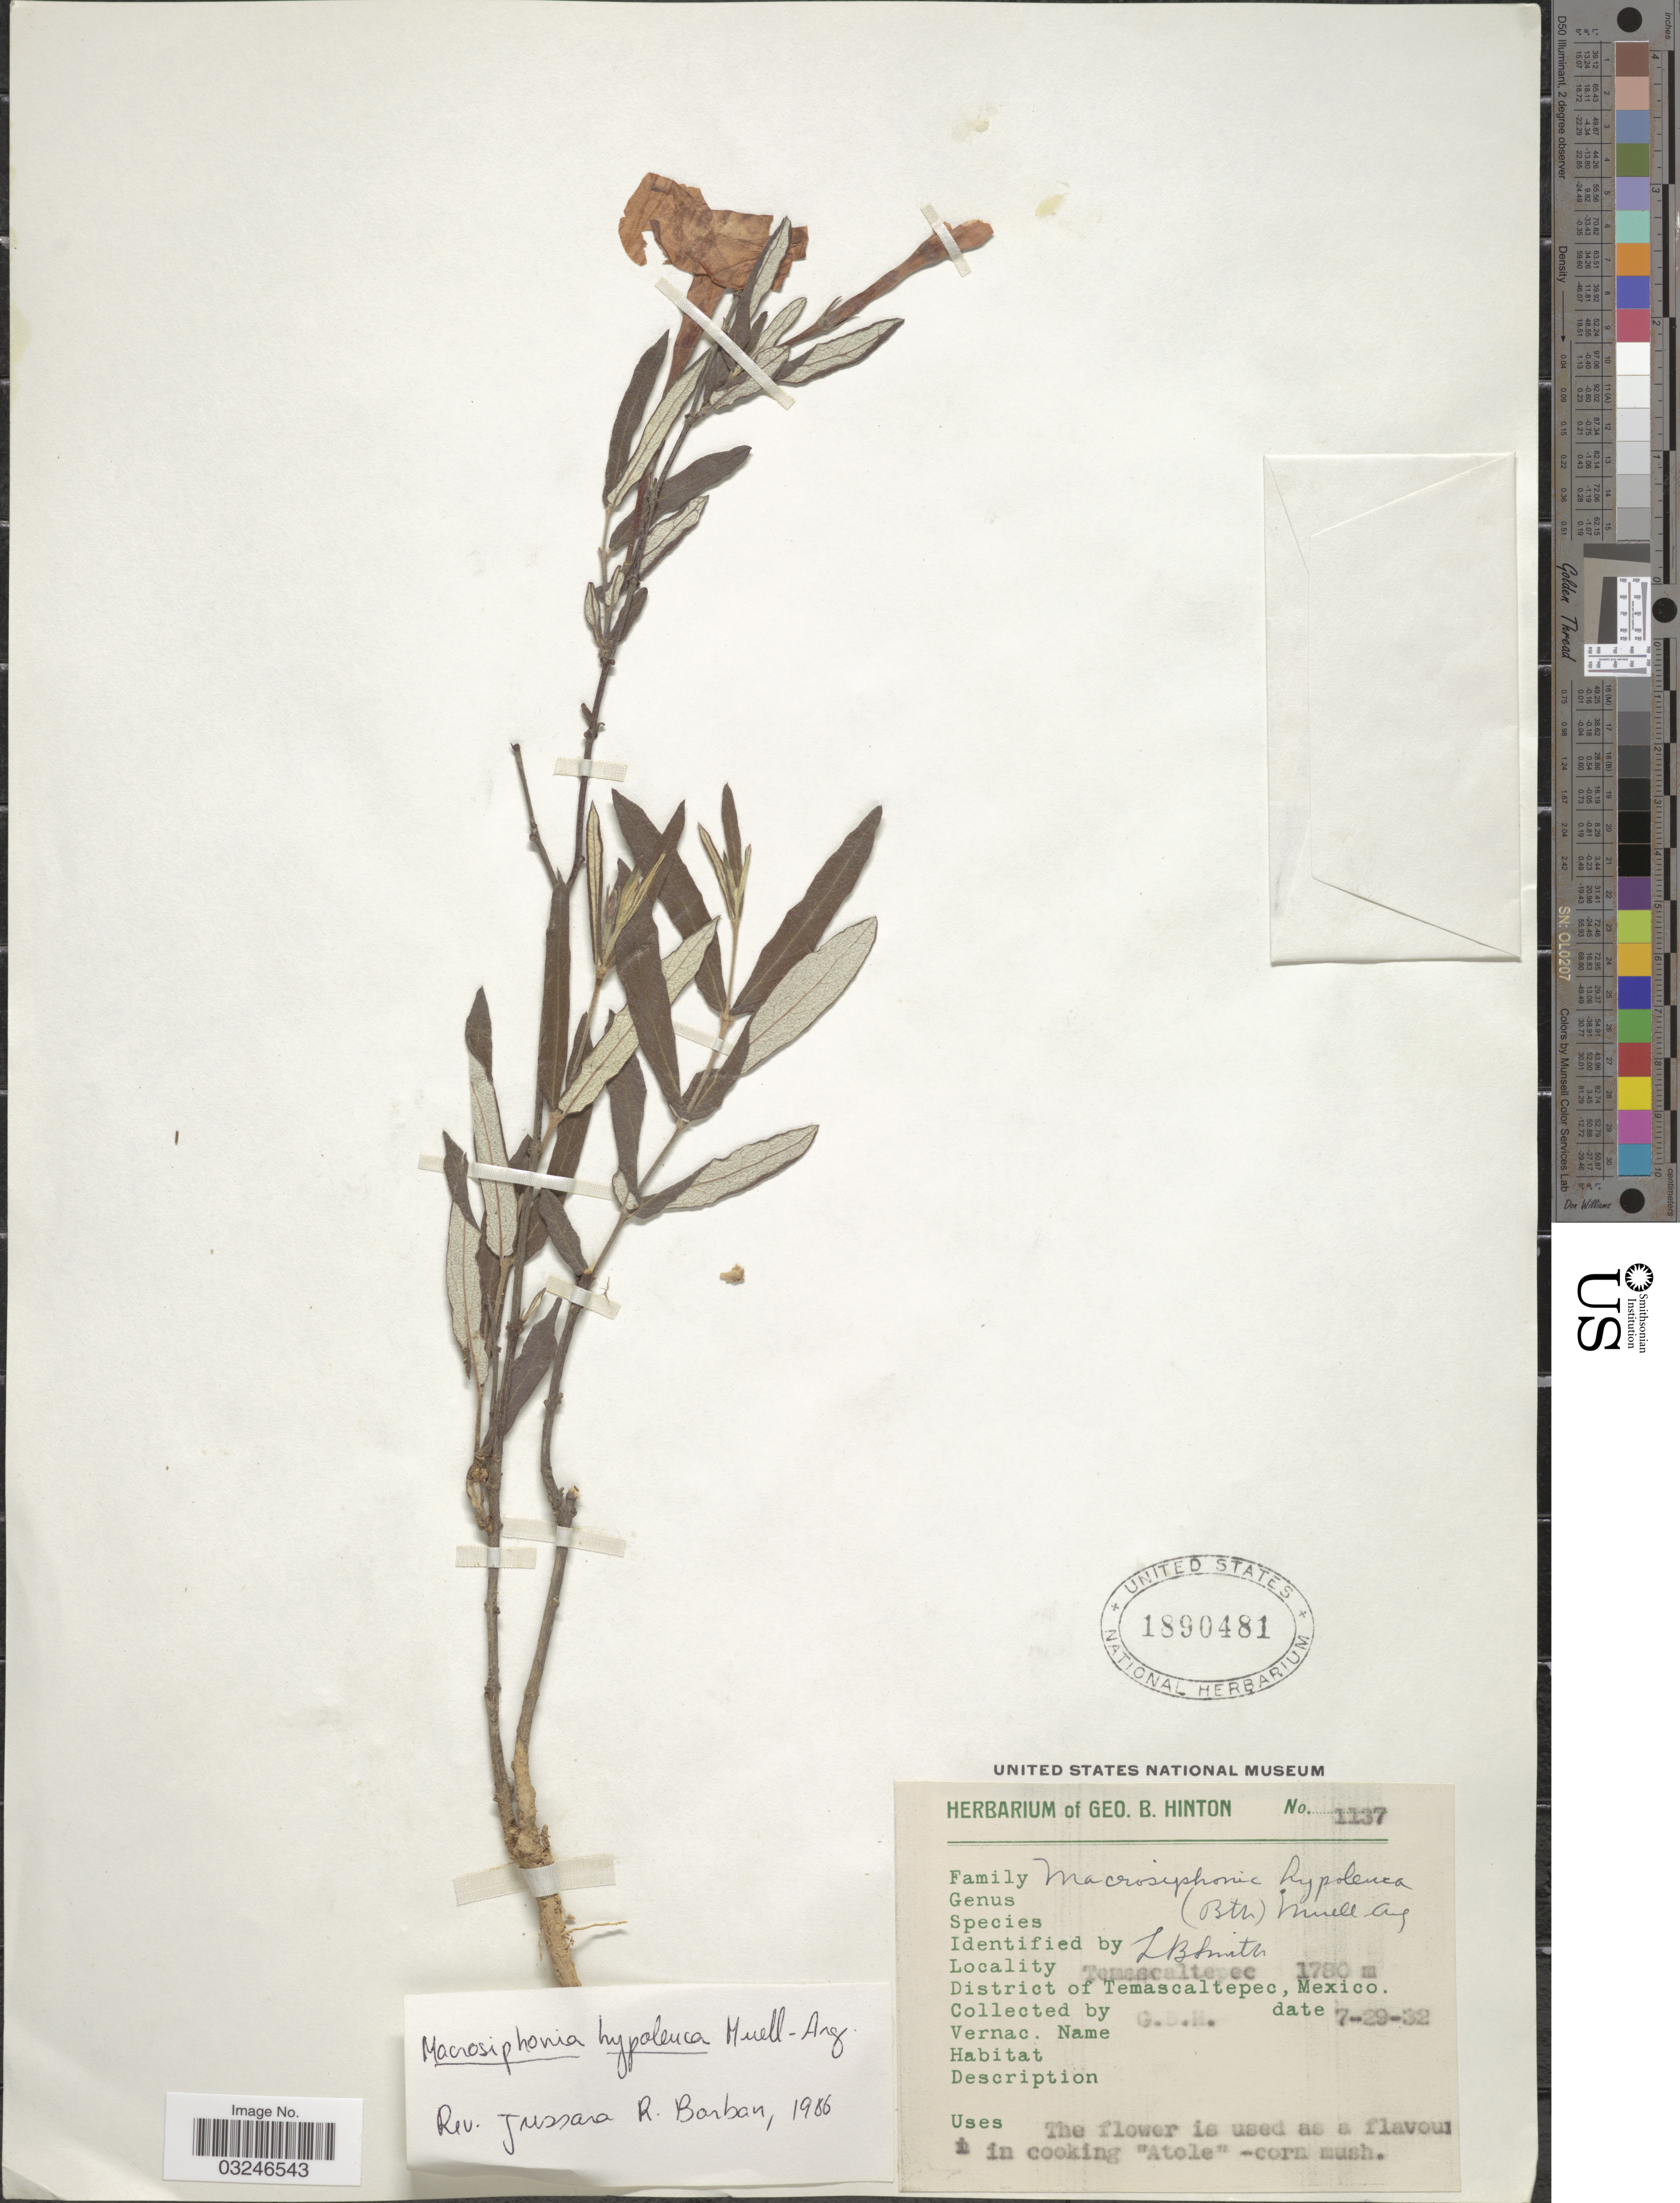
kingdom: Plantae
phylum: Tracheophyta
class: Magnoliopsida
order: Gentianales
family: Apocynaceae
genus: Macrosiphonia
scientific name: Macrosiphonia hypoleuca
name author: (Benth.) Müll. Arg.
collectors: G. B. Hinton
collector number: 1137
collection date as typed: Transcribed d/m/y: 29/7/32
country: Mexico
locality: Temascaltepec. District of Temascaltepec.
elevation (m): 1780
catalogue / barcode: US 1890481